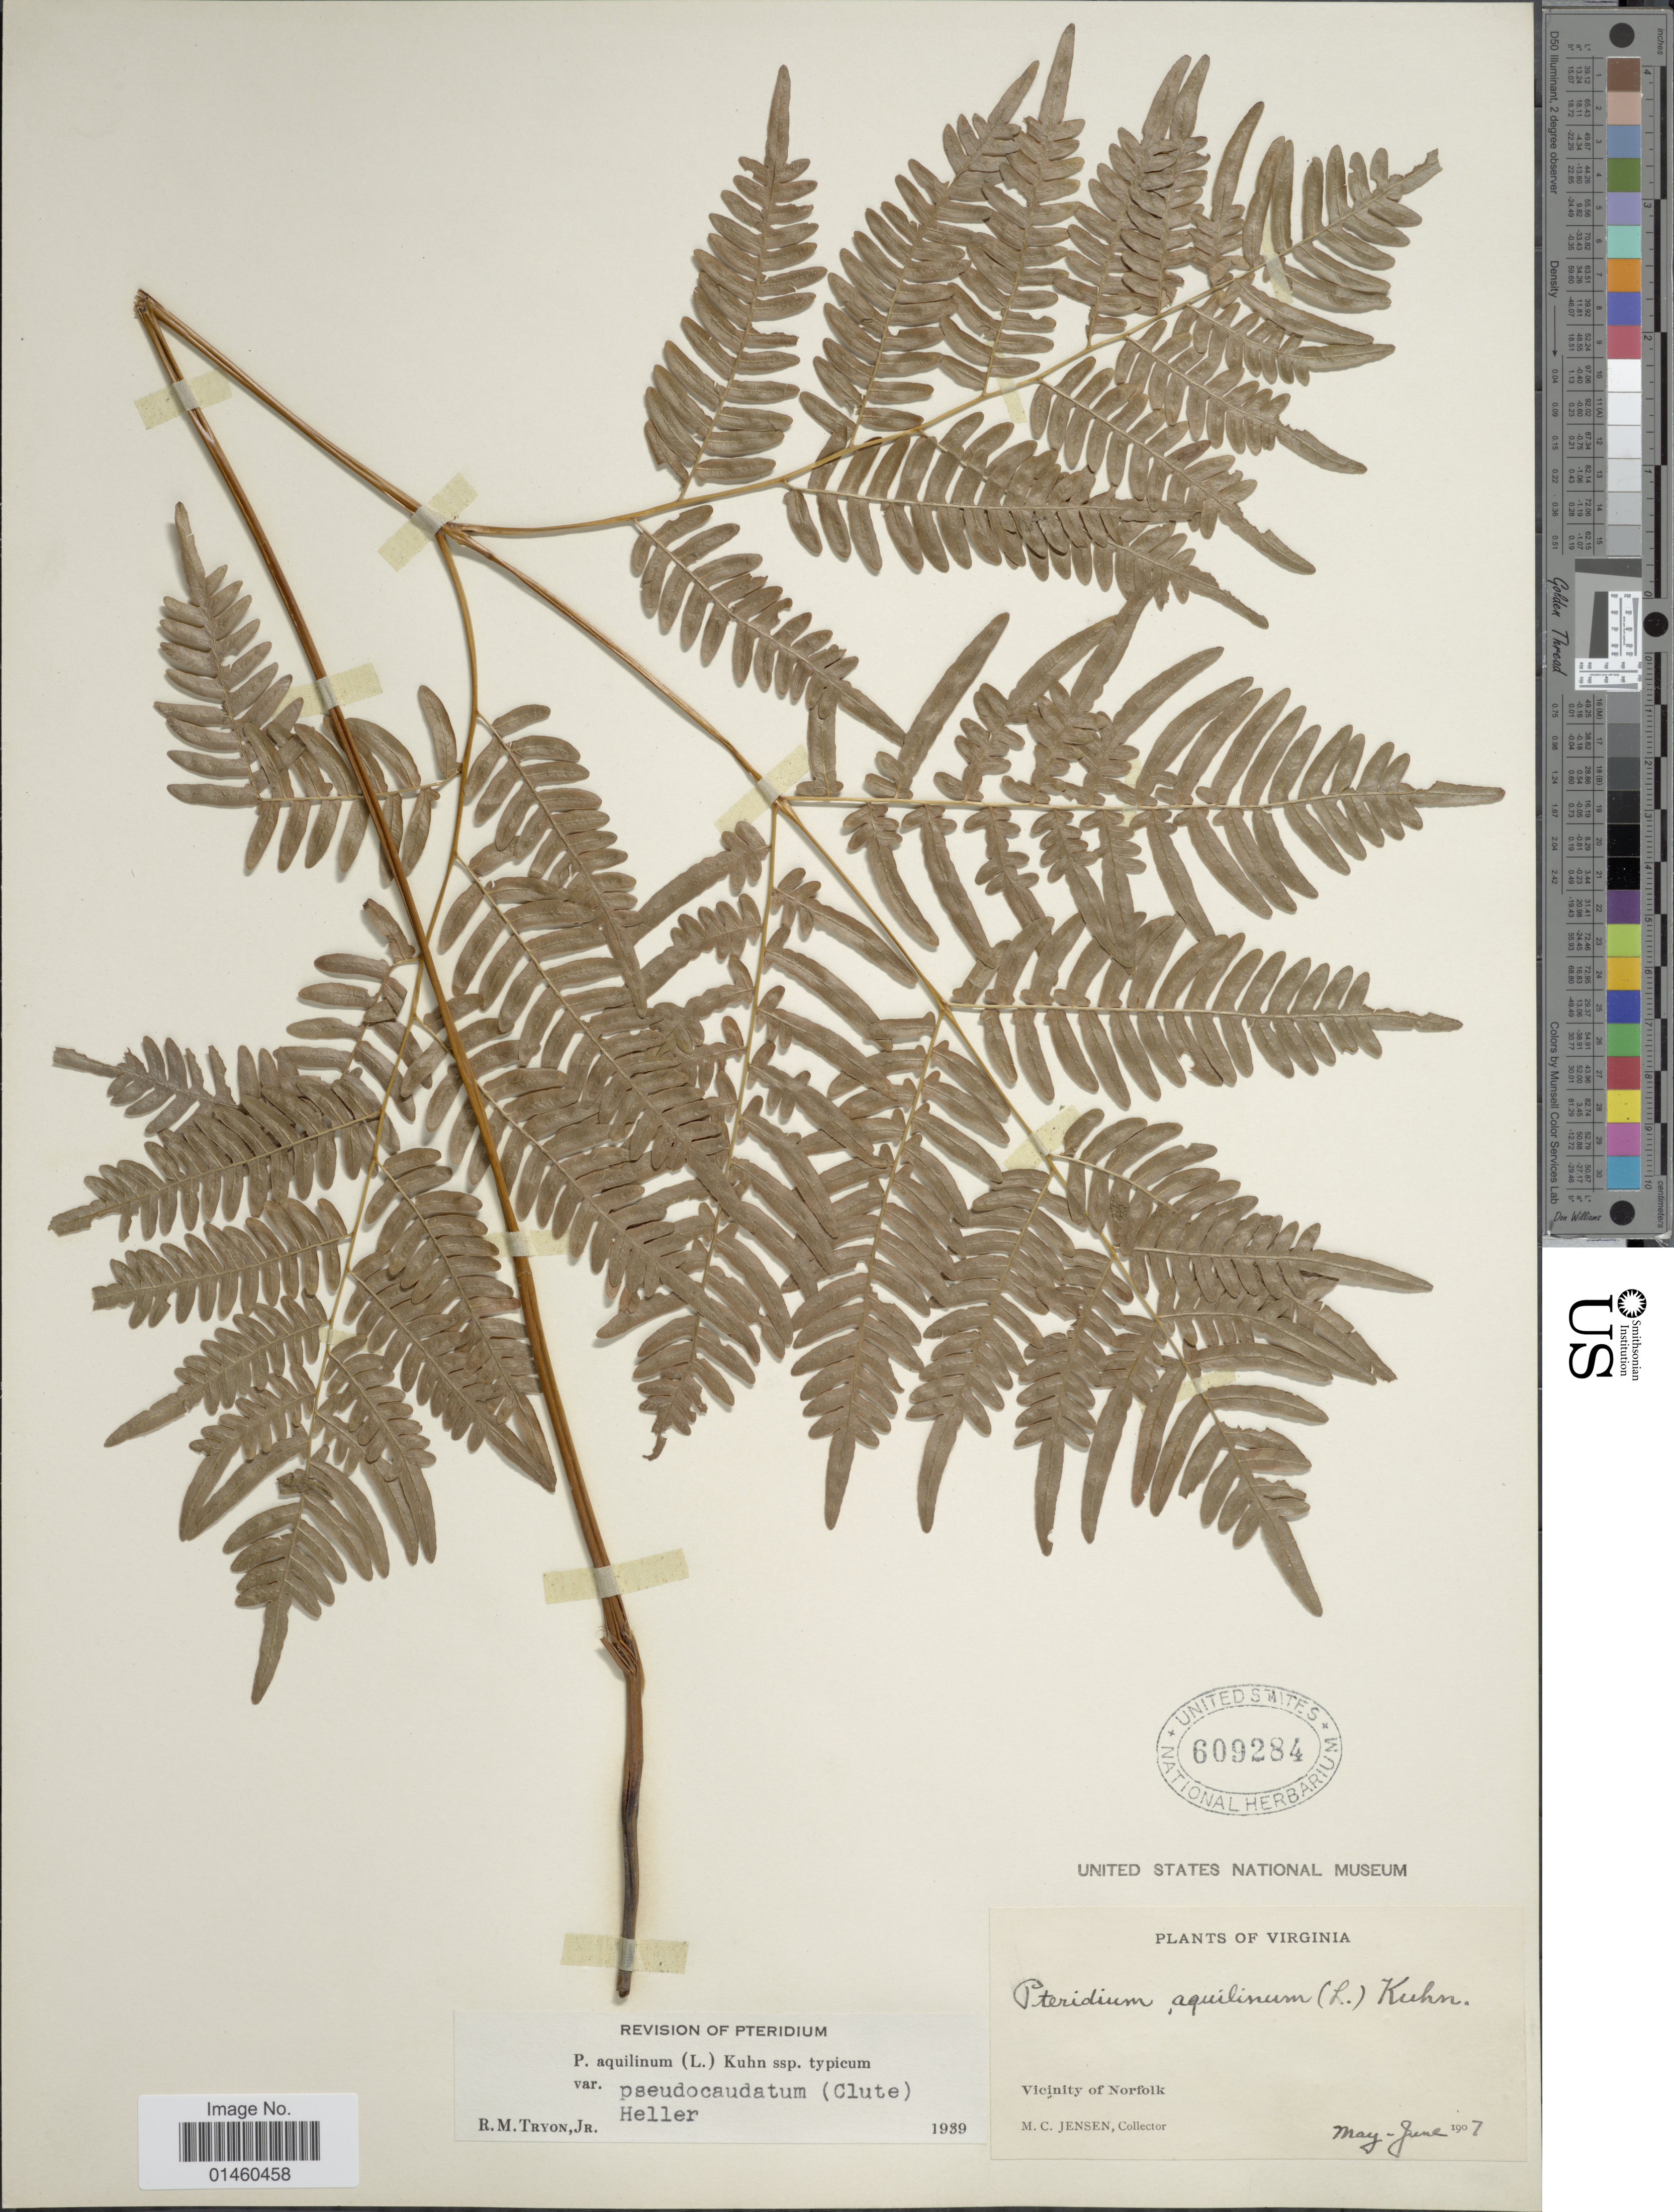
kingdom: Plantae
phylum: Tracheophyta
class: Polypodiopsida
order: Polypodiales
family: Dennstaedtiaceae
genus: Pteridium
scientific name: Pteridium aquilinum var. pseudocaudatum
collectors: M. C. Jensen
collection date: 1907-05/1907-06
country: United States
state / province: Virginia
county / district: City of Norfolk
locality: Vicinity of Norfolk.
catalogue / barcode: US 609284